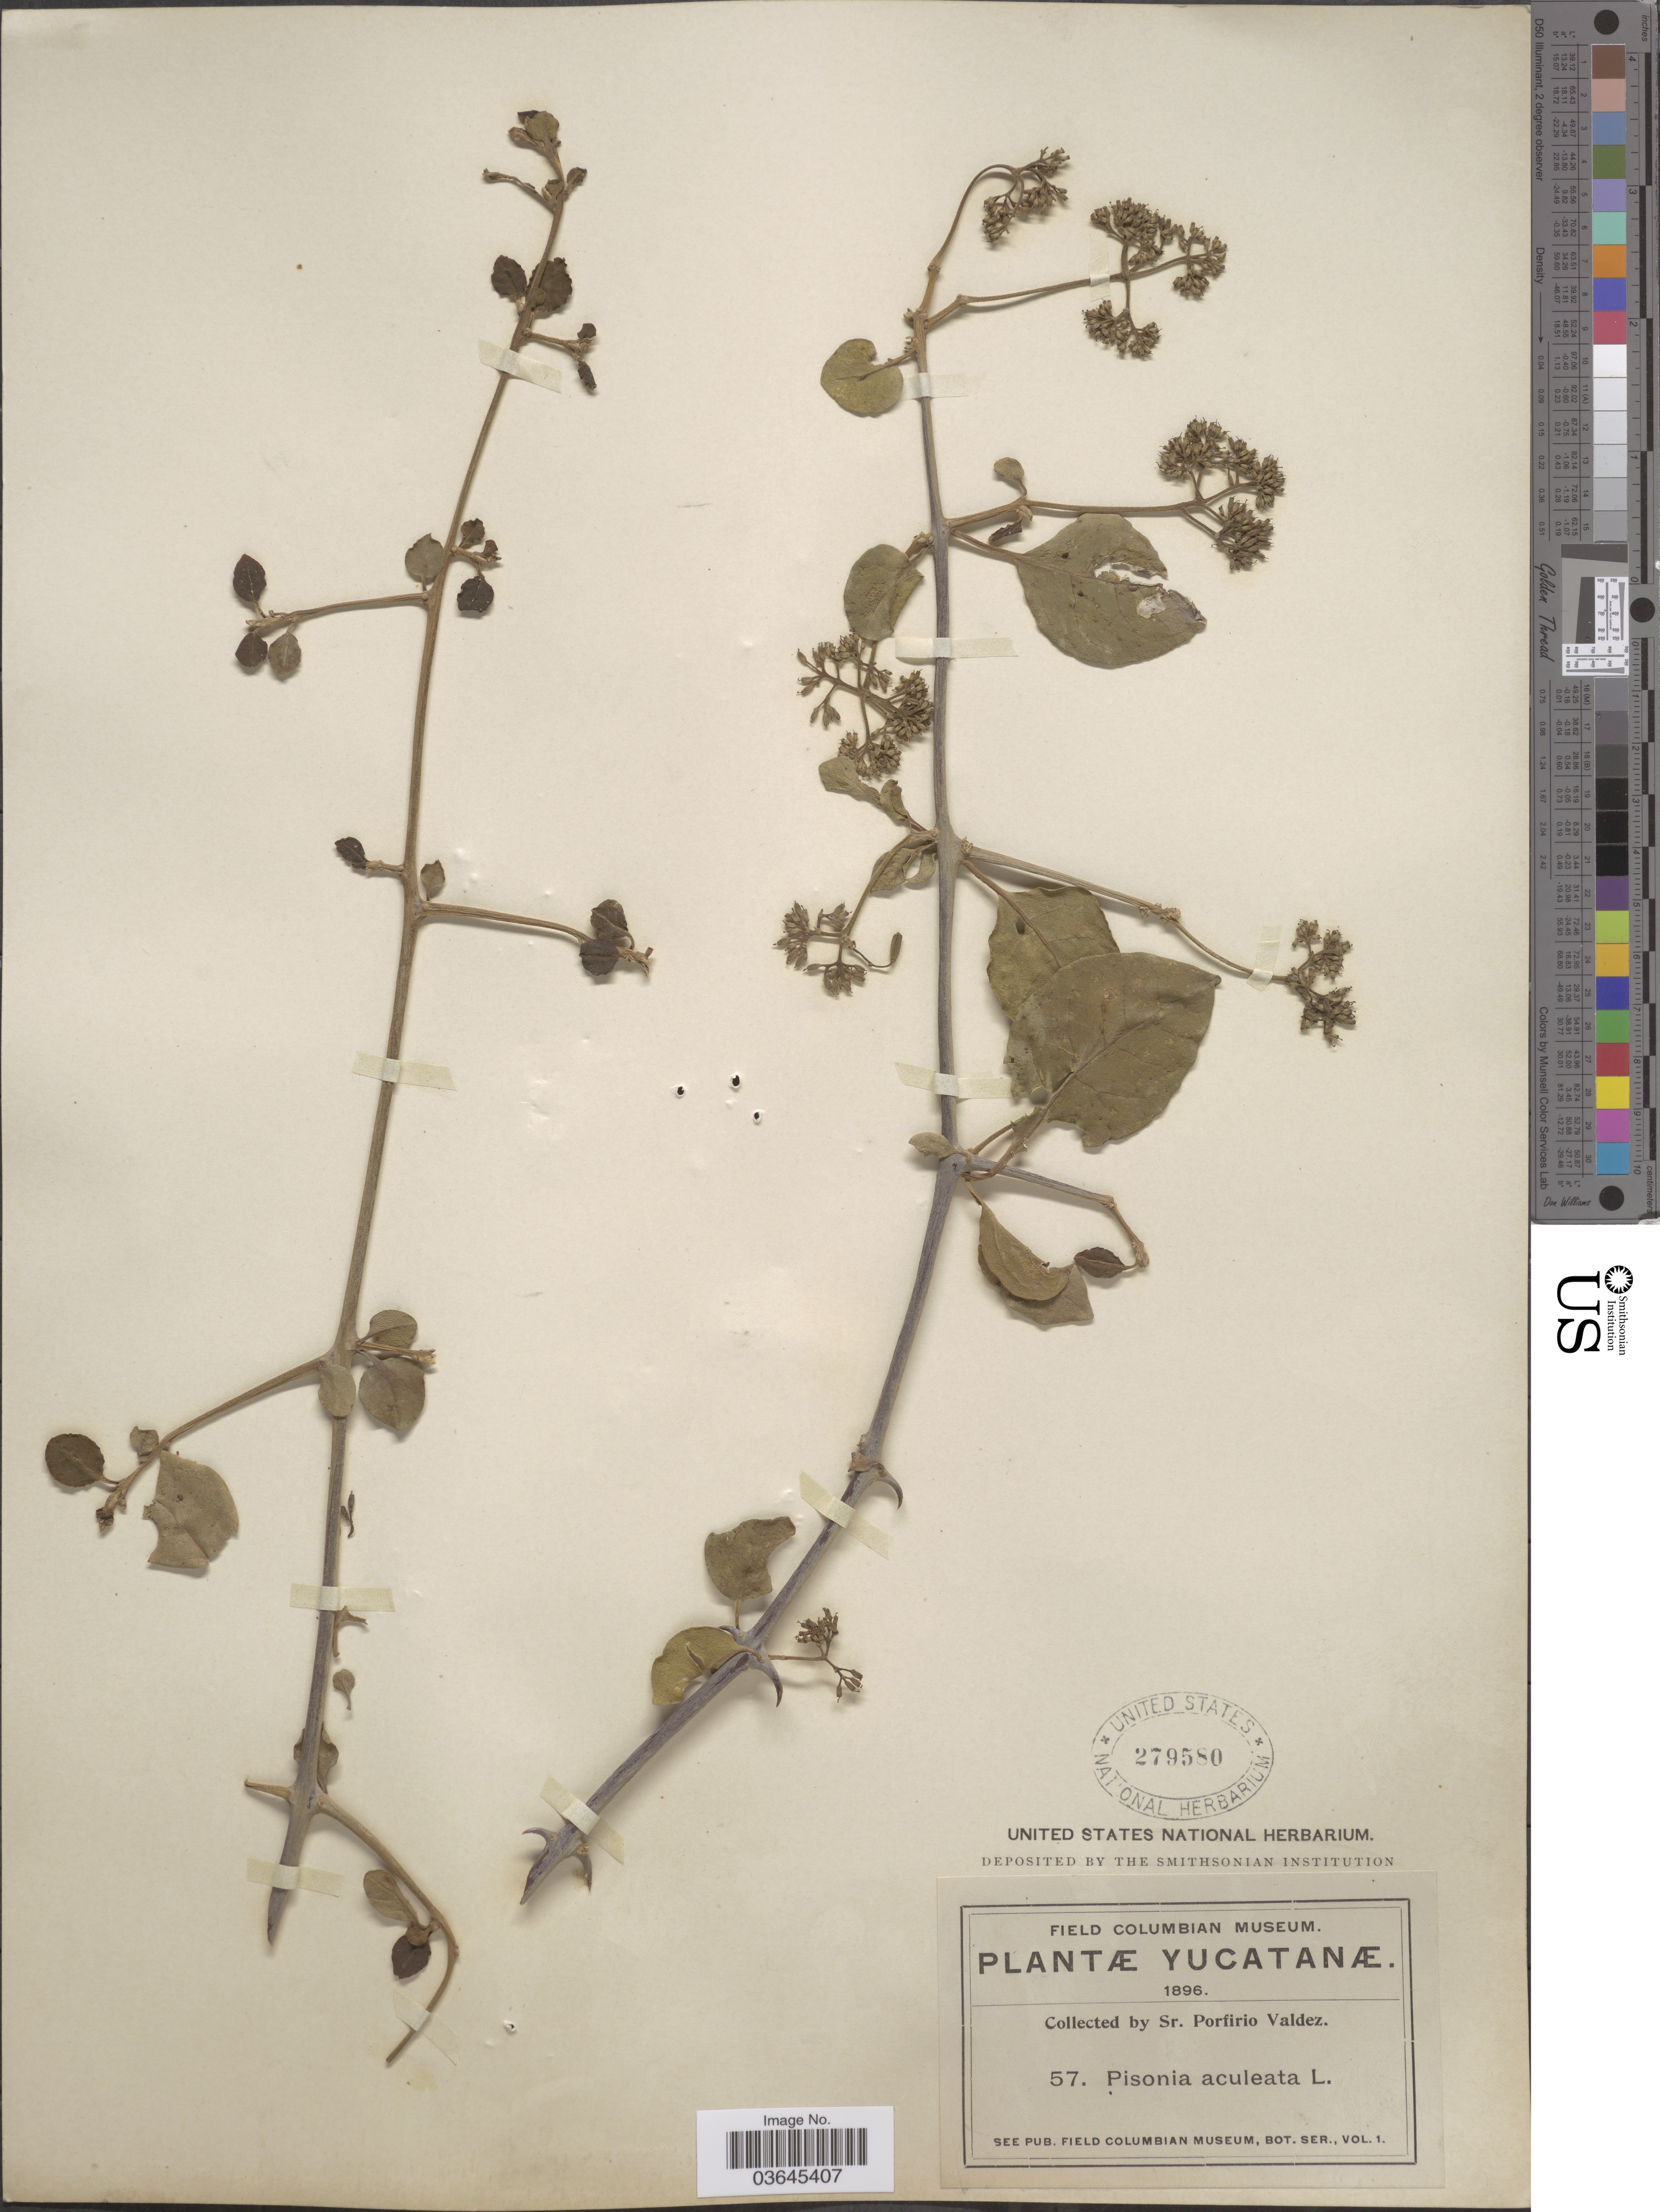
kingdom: Plantae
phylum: Tracheophyta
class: Magnoliopsida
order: Caryophyllales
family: Nyctaginaceae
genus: Pisonia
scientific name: Pisonia aculeata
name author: L.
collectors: P. Valdez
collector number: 57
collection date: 1896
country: Mexico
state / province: Yucatán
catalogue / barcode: US 279580